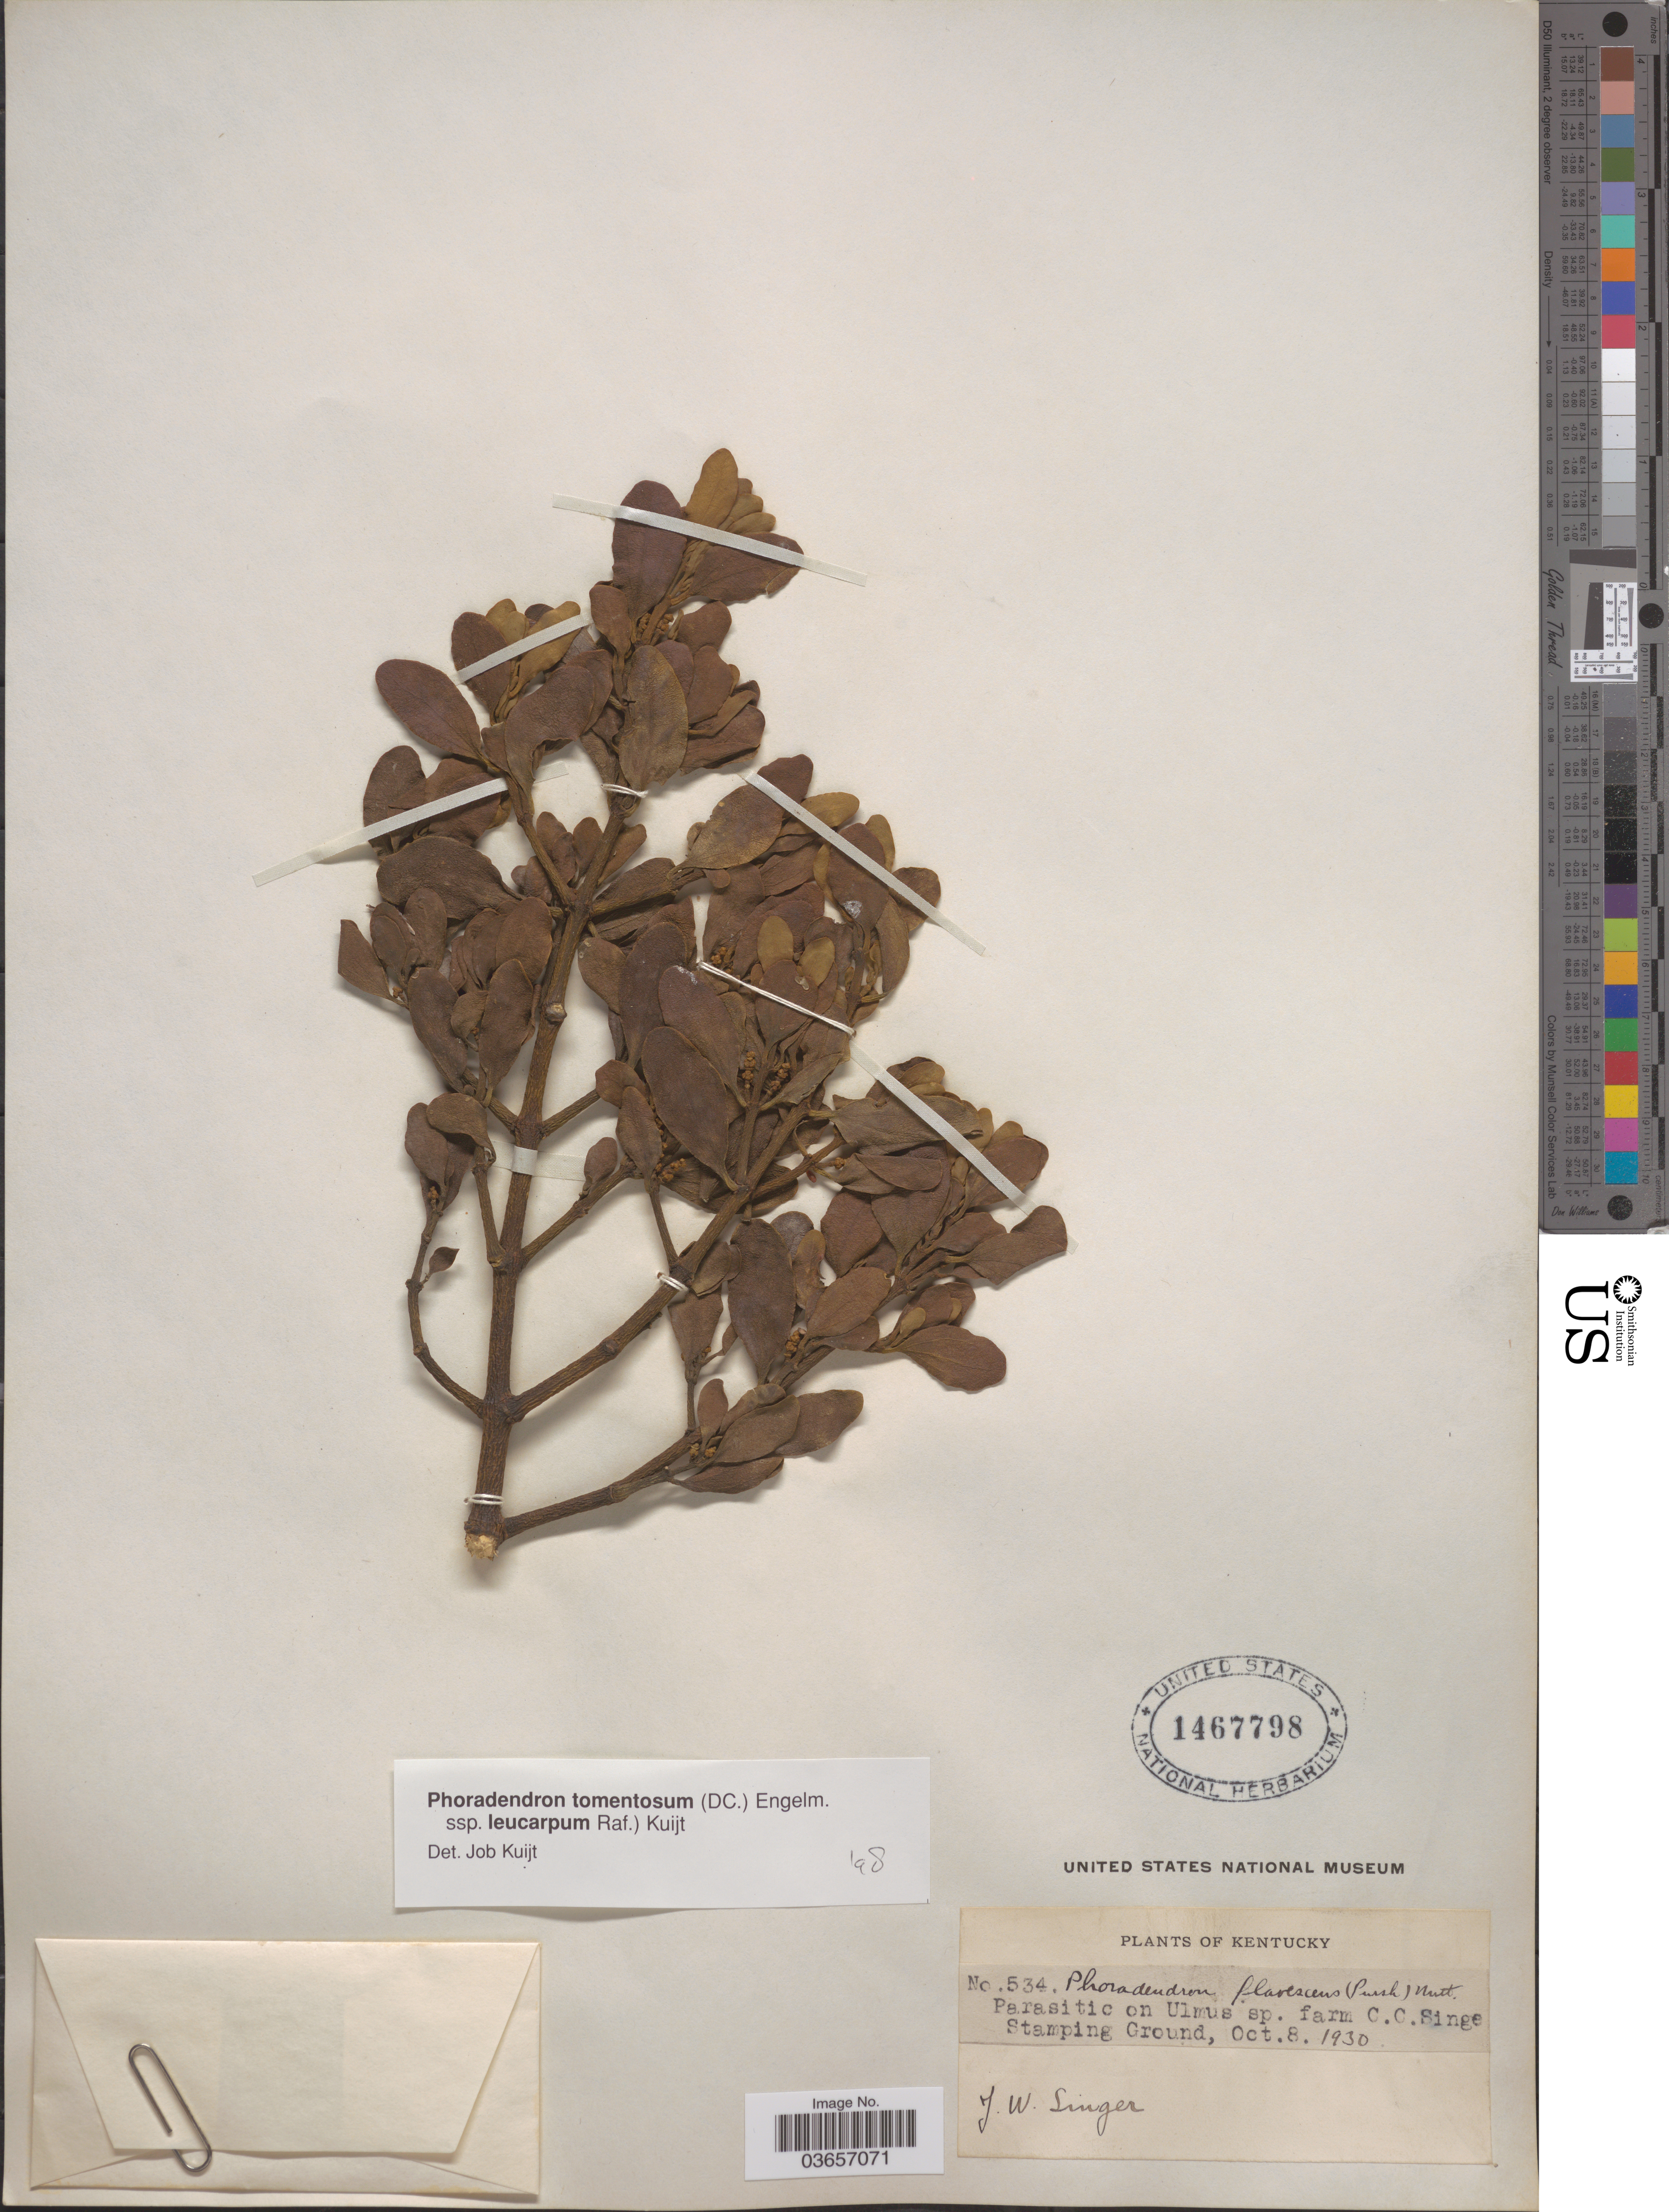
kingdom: Plantae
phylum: Tracheophyta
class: Magnoliopsida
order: Santalales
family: Viscaceae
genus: Phoradendron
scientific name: Phoradendron tomentosum subsp. leucarpum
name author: DC.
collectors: J. EW. Singer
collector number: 534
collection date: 1930-10-08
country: United States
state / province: Kentucky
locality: Farm C. C. Singe. Stamping Ground.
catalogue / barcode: US 1467798